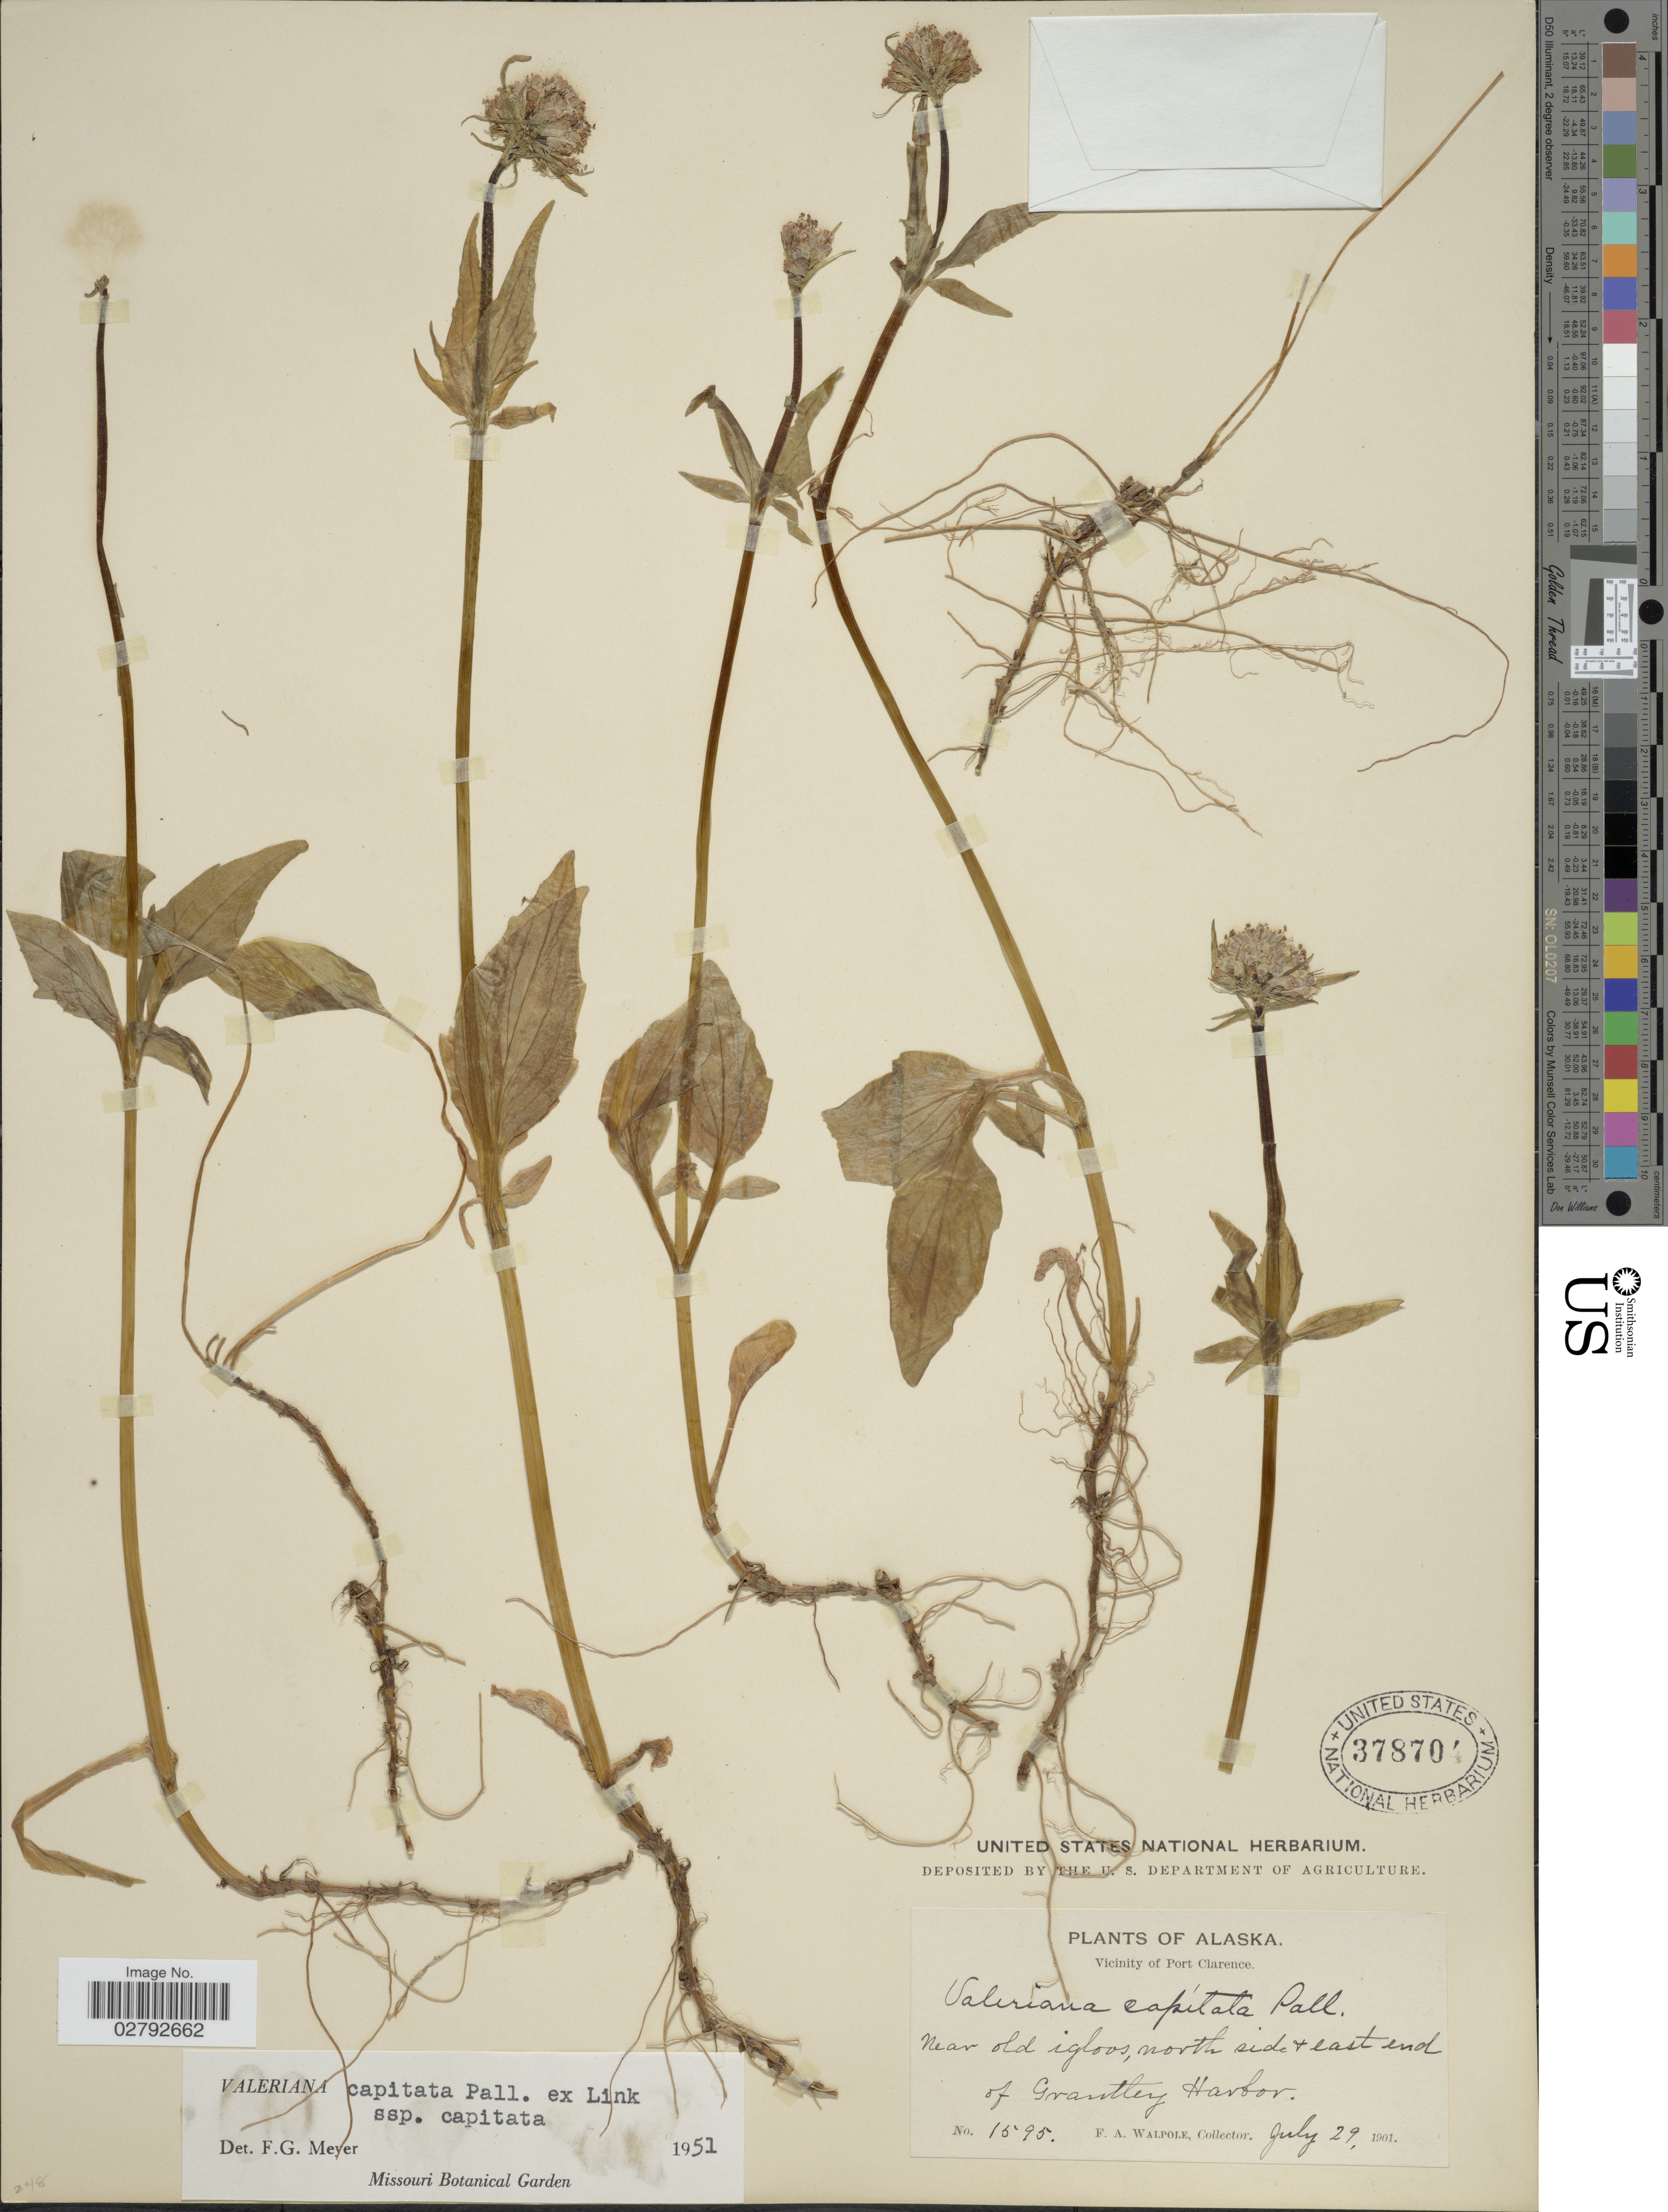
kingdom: Plantae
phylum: Tracheophyta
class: Magnoliopsida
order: Dipsacales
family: Caprifoliaceae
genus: Valeriana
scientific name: Valeriana capitata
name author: Link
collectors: F. Walpole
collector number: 1595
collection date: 1901-07-29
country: United States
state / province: Alaska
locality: Vicinity of Port Clarence. Near old igloos, north side & east end of Grantley Harbor.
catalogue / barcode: US 378704